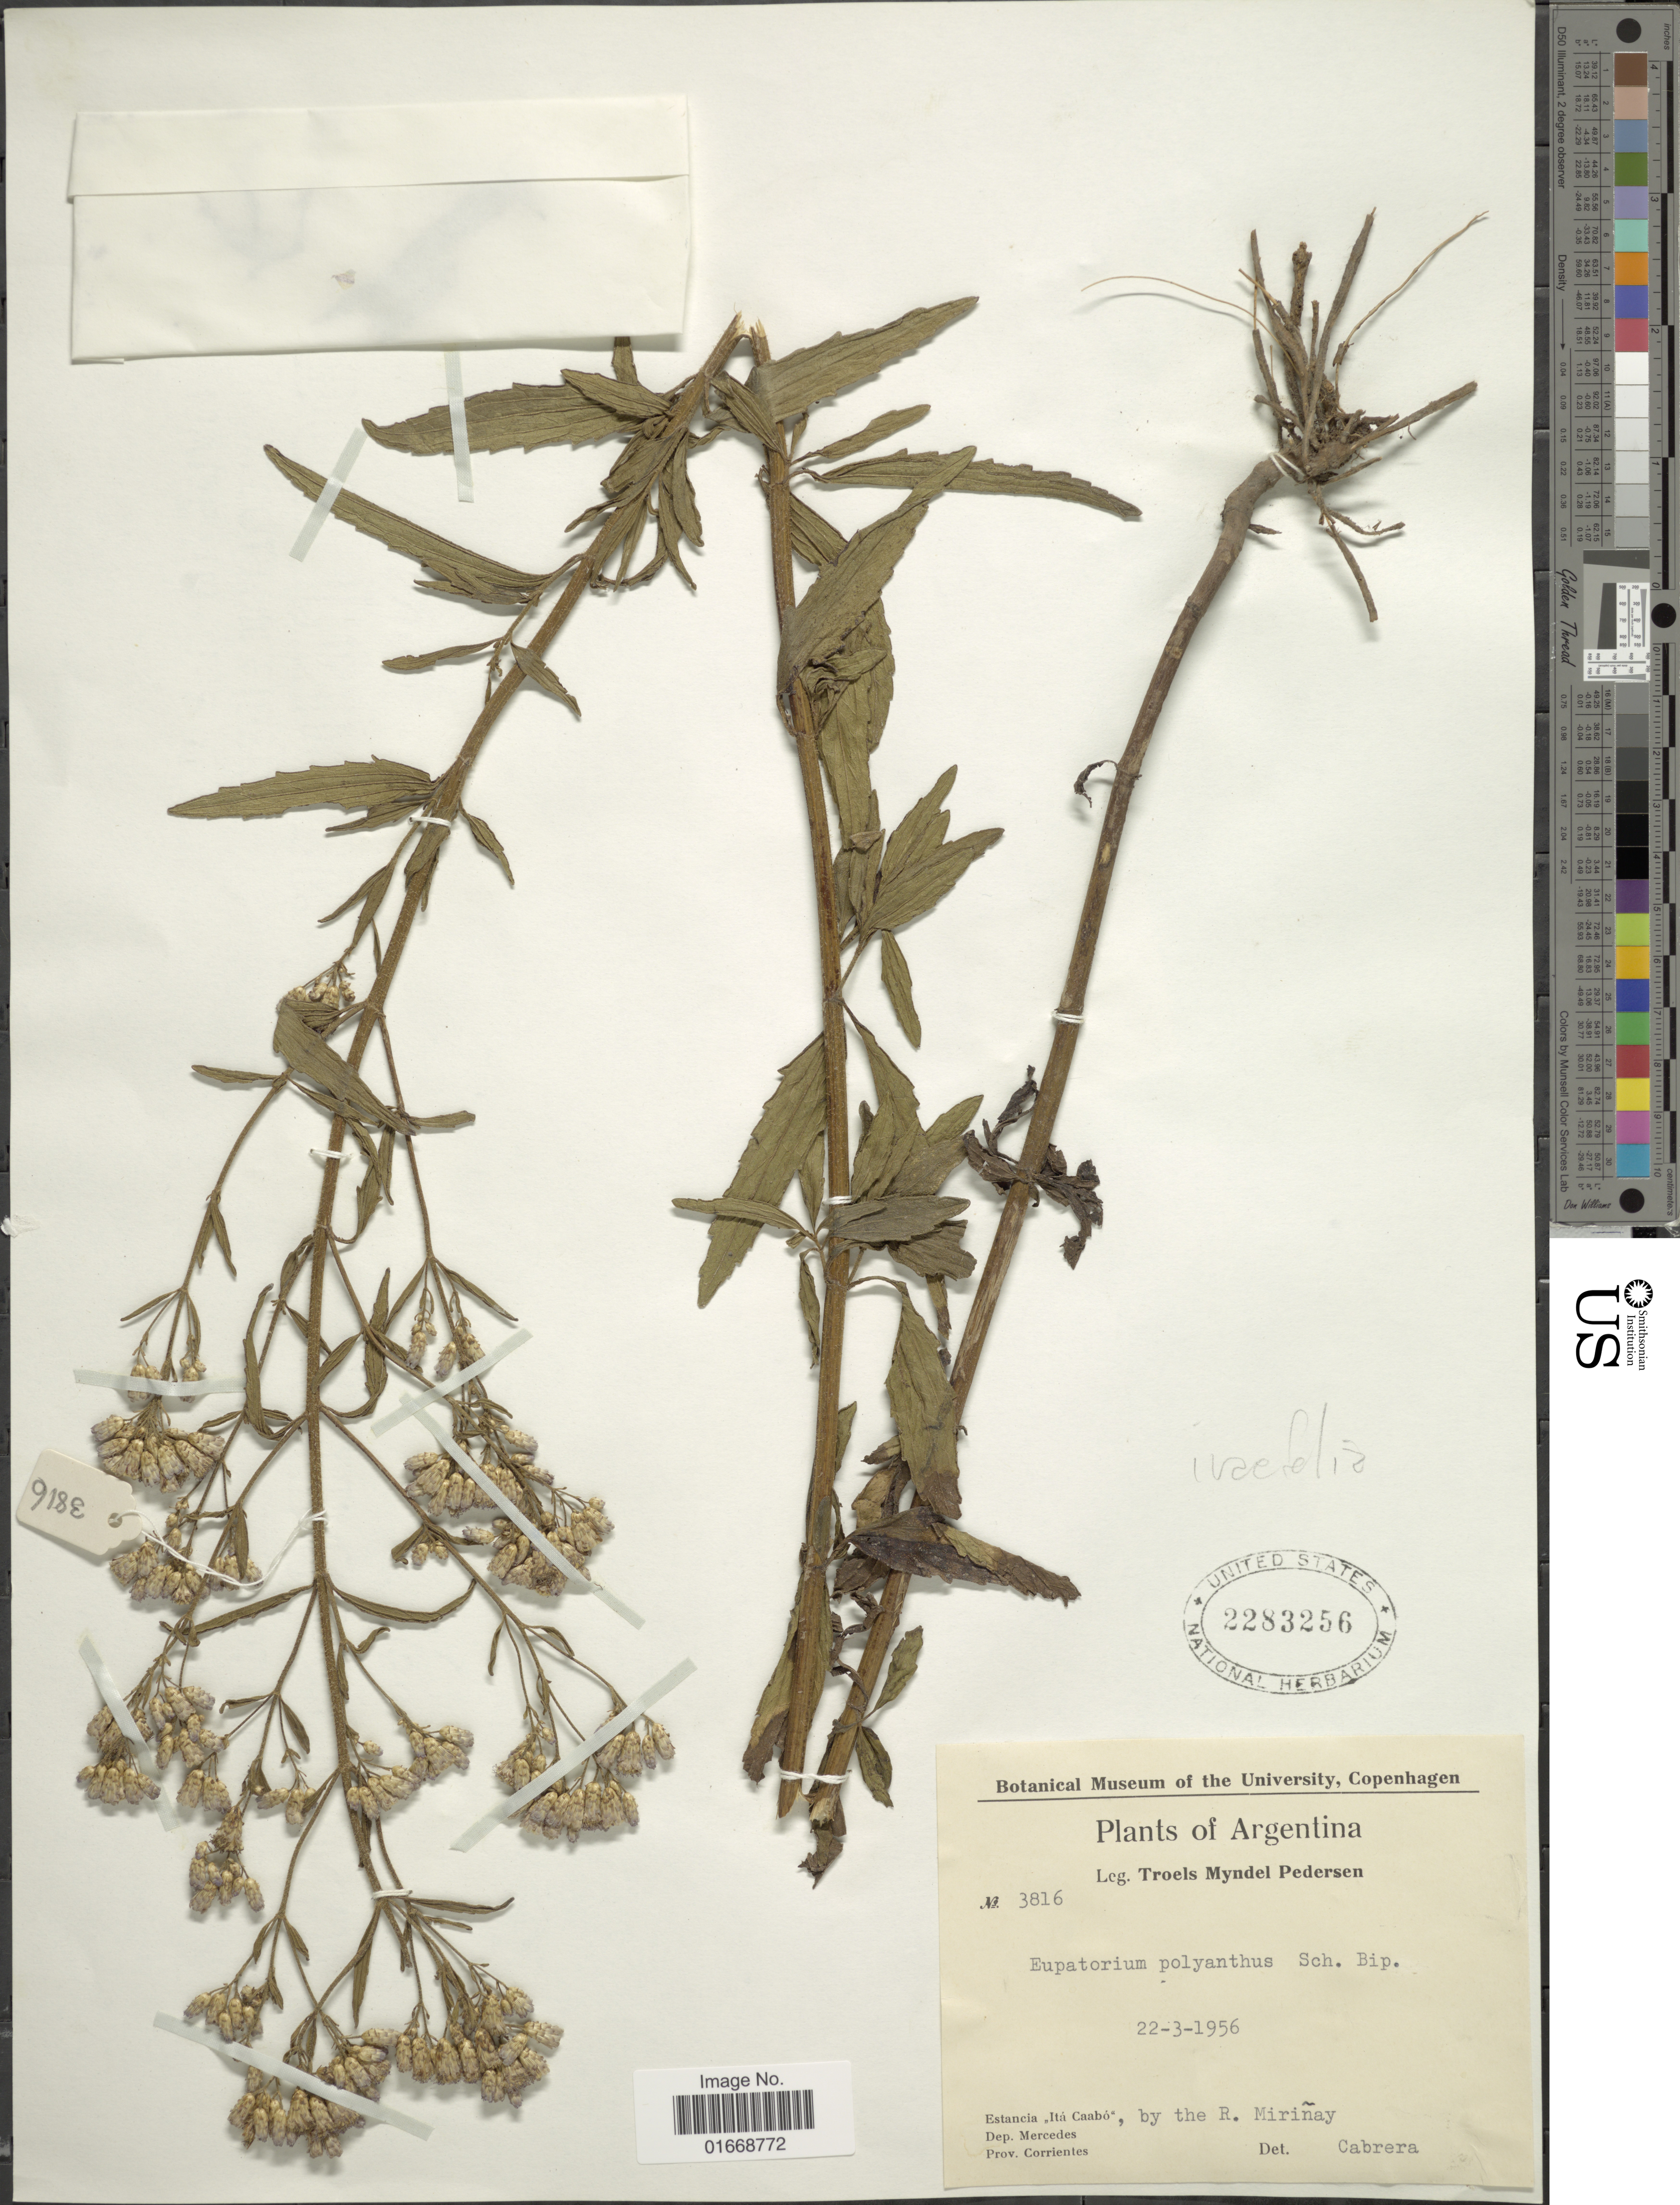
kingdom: Plantae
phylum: Tracheophyta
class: Magnoliopsida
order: Asterales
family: Asteraceae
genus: Chromolaena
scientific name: Chromolaena ivaefolia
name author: (L.) R.M. King & H. Rob.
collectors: T. Pederson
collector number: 3816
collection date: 1956-03-22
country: Argentina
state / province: Corrientes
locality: Estancia "Ita Caabo" ,By the R. Mkirinay, Dep. Mercedes, Prov. Corrientes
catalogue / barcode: US 2283256